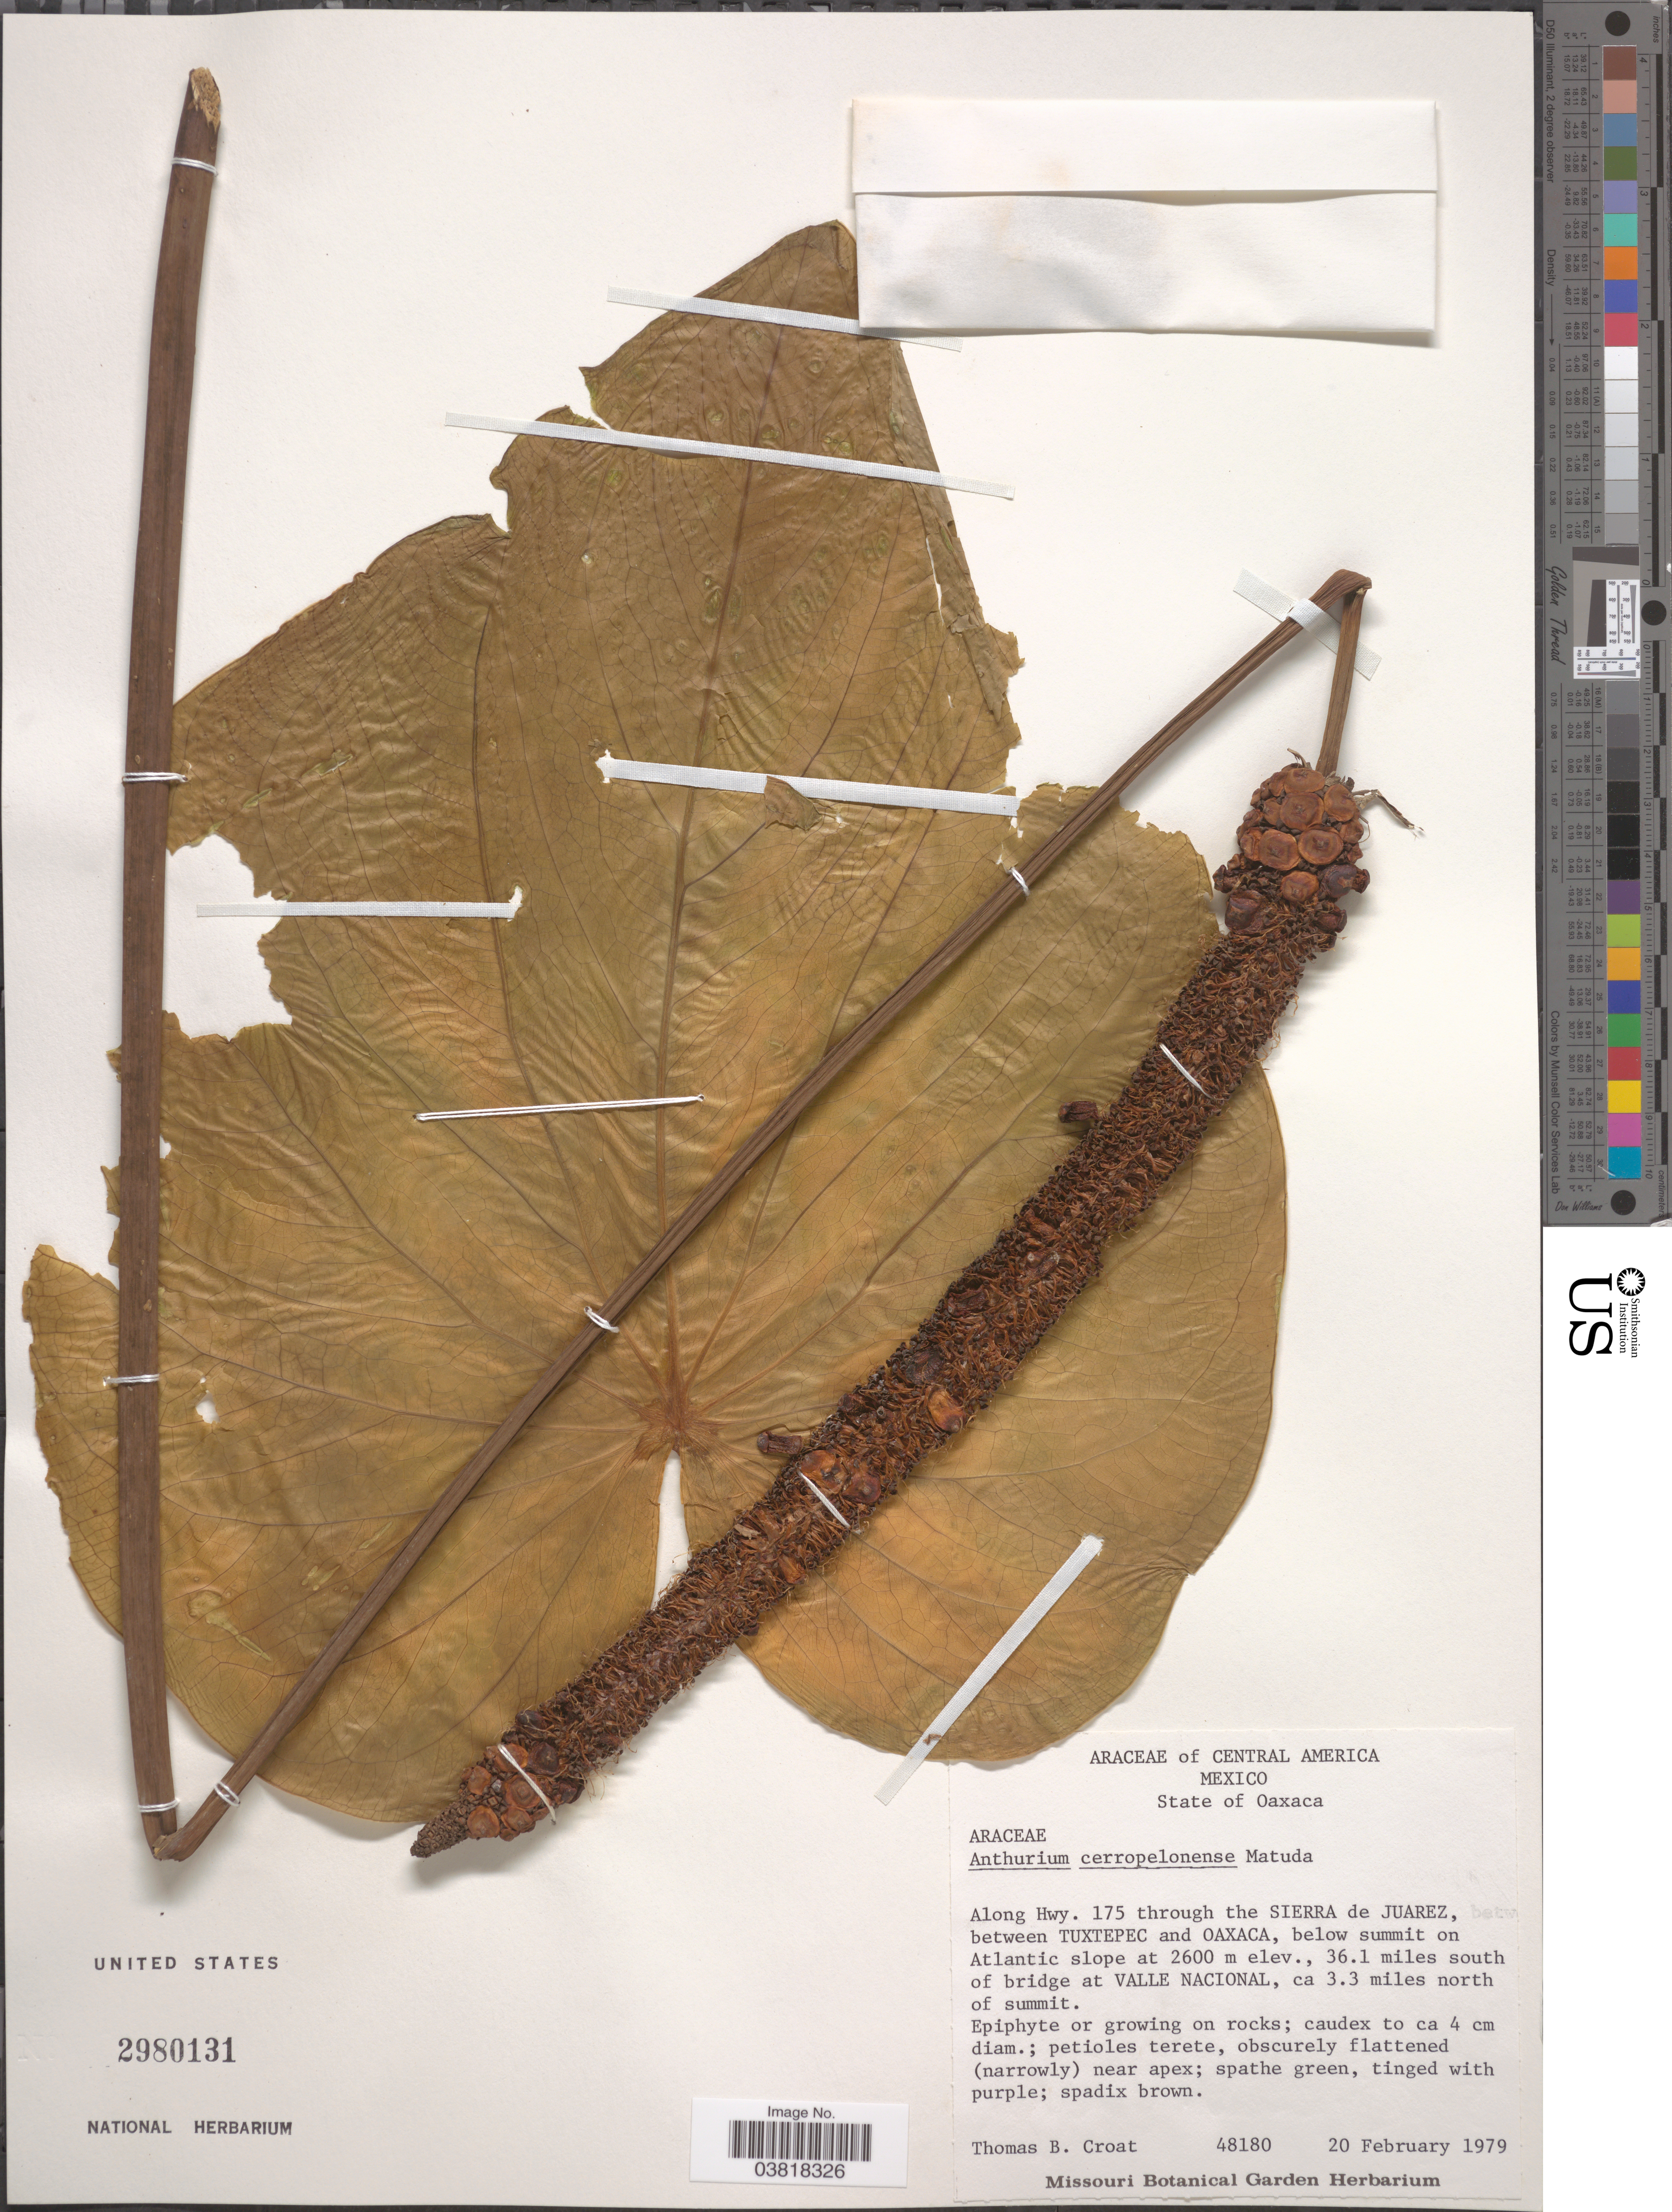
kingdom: Plantae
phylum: Tracheophyta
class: Liliopsida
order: Alismatales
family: Araceae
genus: Anthurium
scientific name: Anthurium cerropelonense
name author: Matuda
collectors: T. B. Croat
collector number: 48180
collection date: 1979-02-20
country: Mexico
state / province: Oaxaca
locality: Along Hwy. 175 through the Sierra de Juarez, between Tuxtepec and Oaxaca, below summit on Atlantic slope, 36.1 miles south of bridge at Valle Nacional, ca 3.3 miles north of summit.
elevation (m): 2600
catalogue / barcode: US 2980131